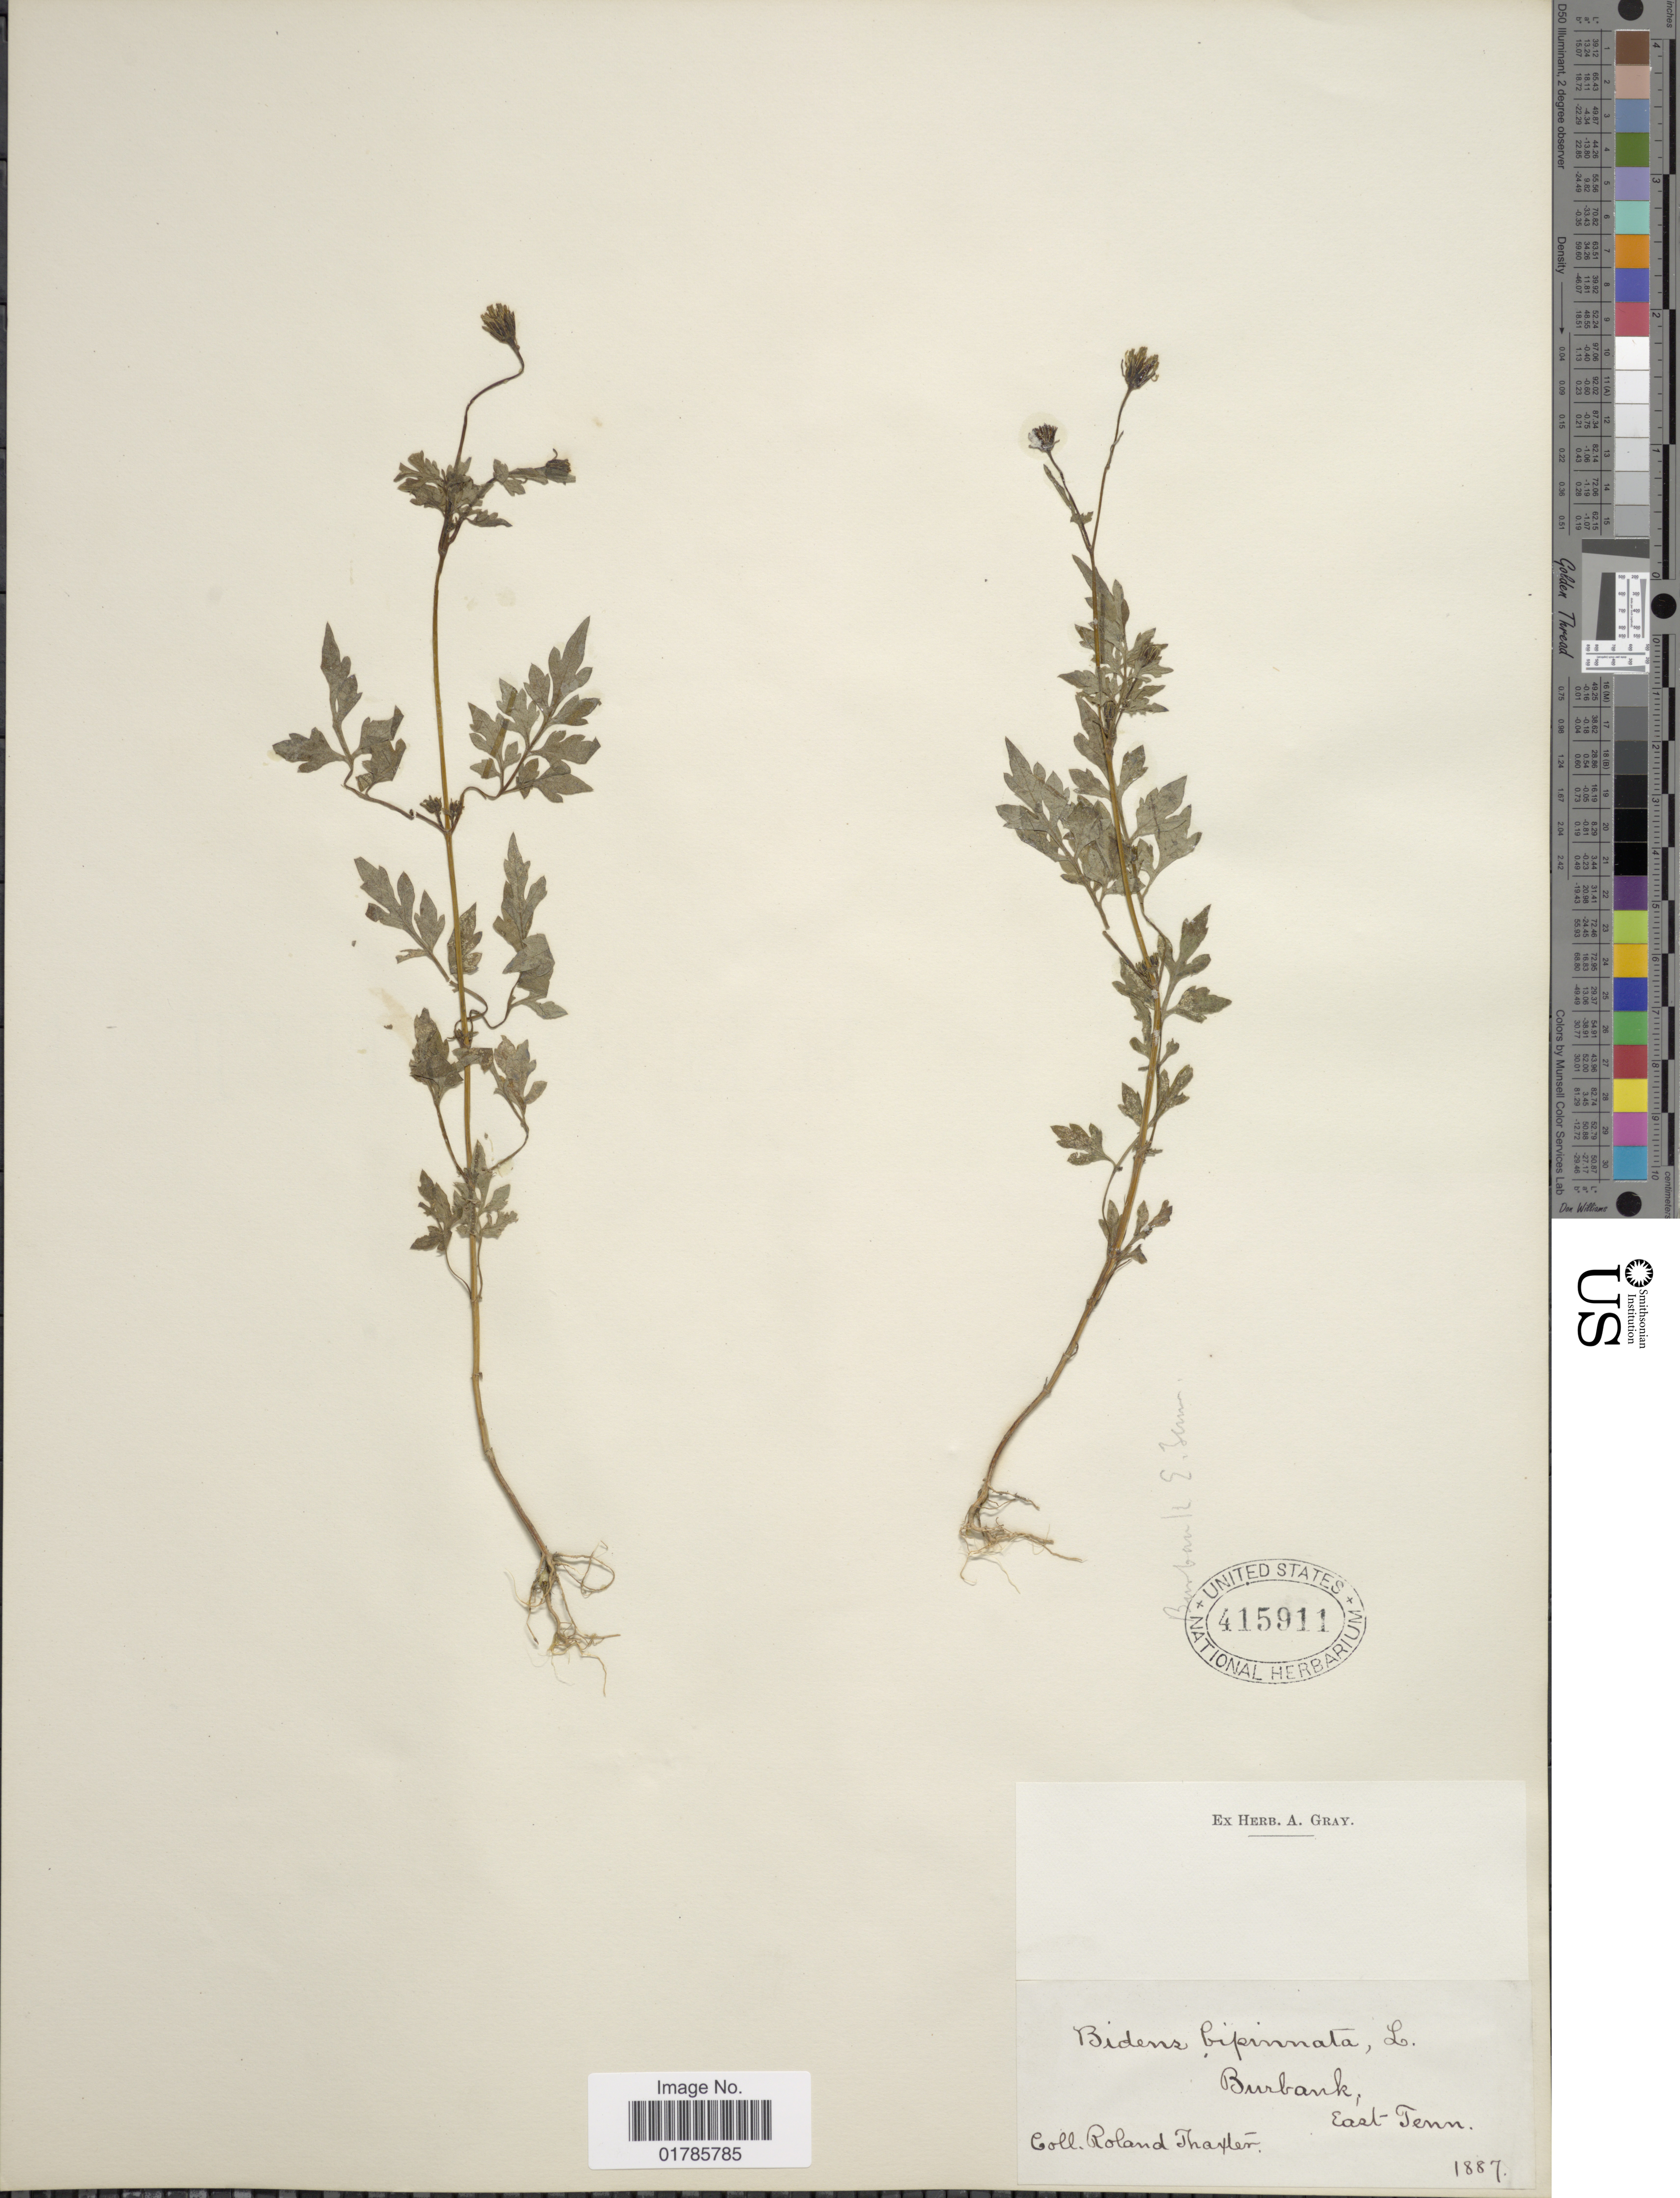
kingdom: Plantae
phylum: Tracheophyta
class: Magnoliopsida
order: Asterales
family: Asteraceae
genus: Bidens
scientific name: Bidens bipinnata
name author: L.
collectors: R. Thaxter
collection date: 1887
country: United States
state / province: Tennessee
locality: Burbank, East- Tenn.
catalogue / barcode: US 415911